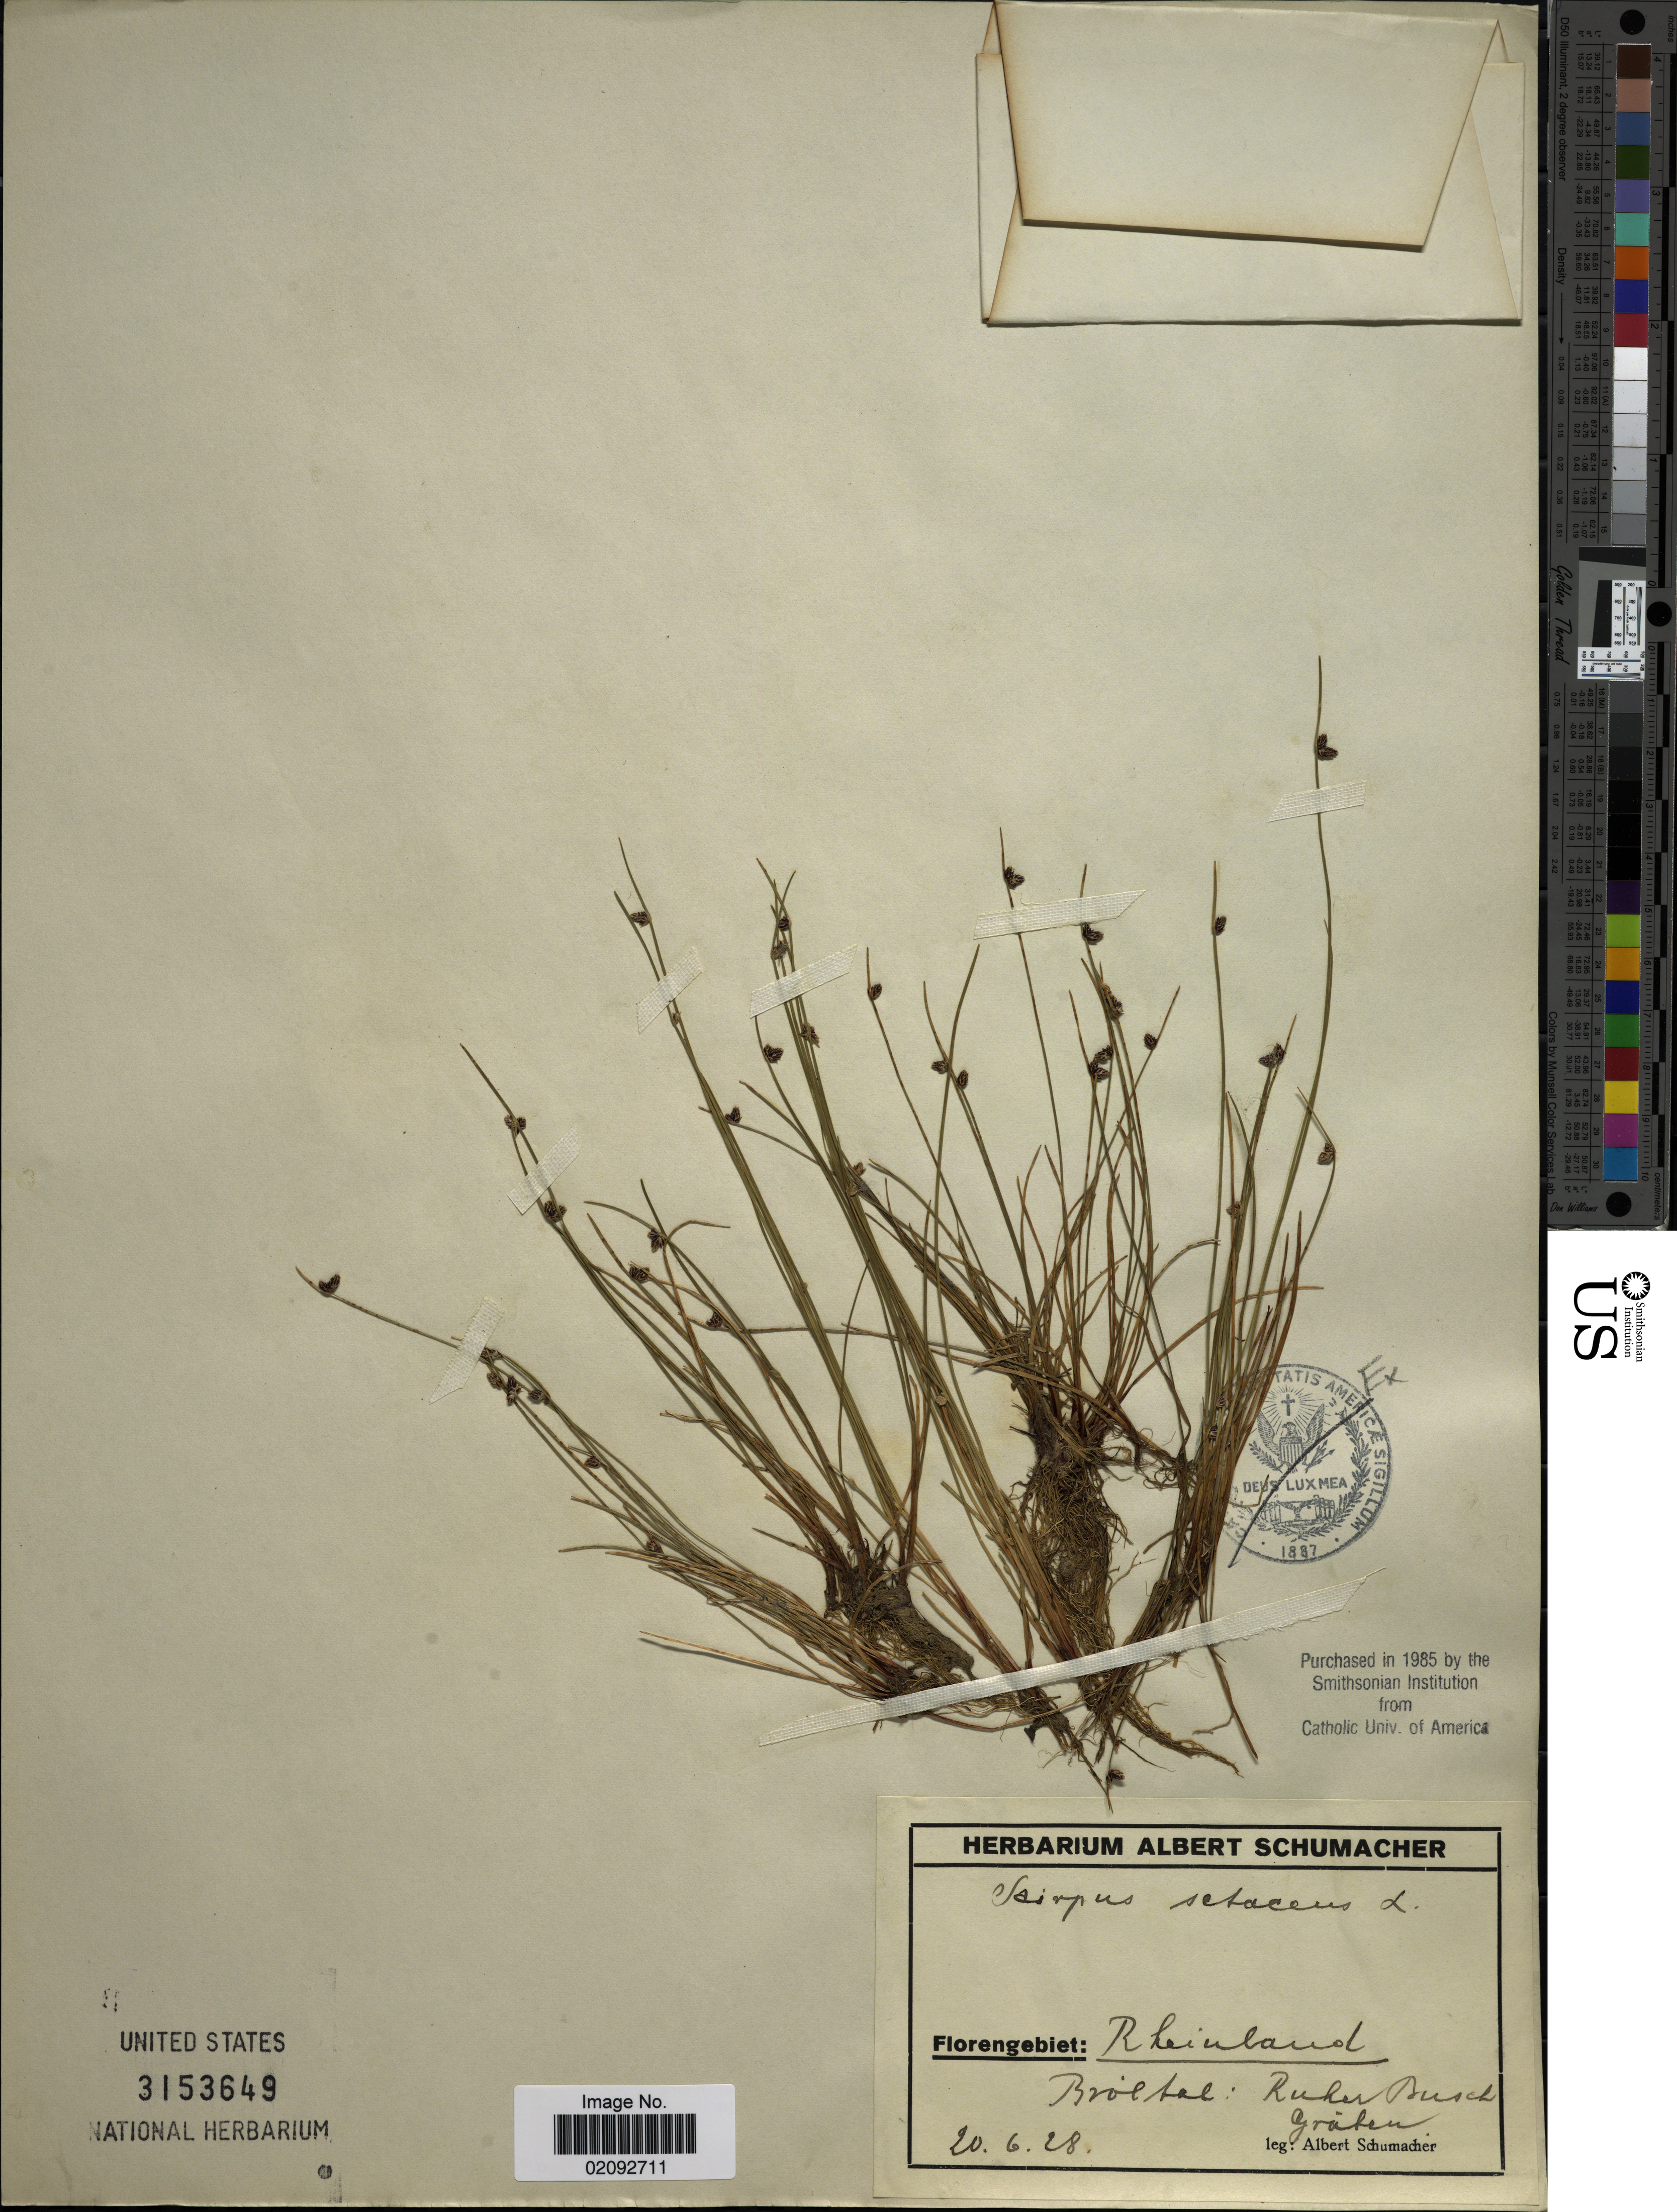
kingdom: Plantae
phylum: Tracheophyta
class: Liliopsida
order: Poales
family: Cyperaceae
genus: Isolepis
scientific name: Isolepis setacea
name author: (L.) R. Br.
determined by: Strong, Mark T., (BOT), Smithsonian Institution - National Museum of Natural History (UNITED STATES)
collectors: A. Schumacher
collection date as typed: Transcribed d/m/y: 20/6/28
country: Germany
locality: Florengebiet: Rheinland, Broltal: Ruher Busch Graten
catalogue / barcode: US 3153649